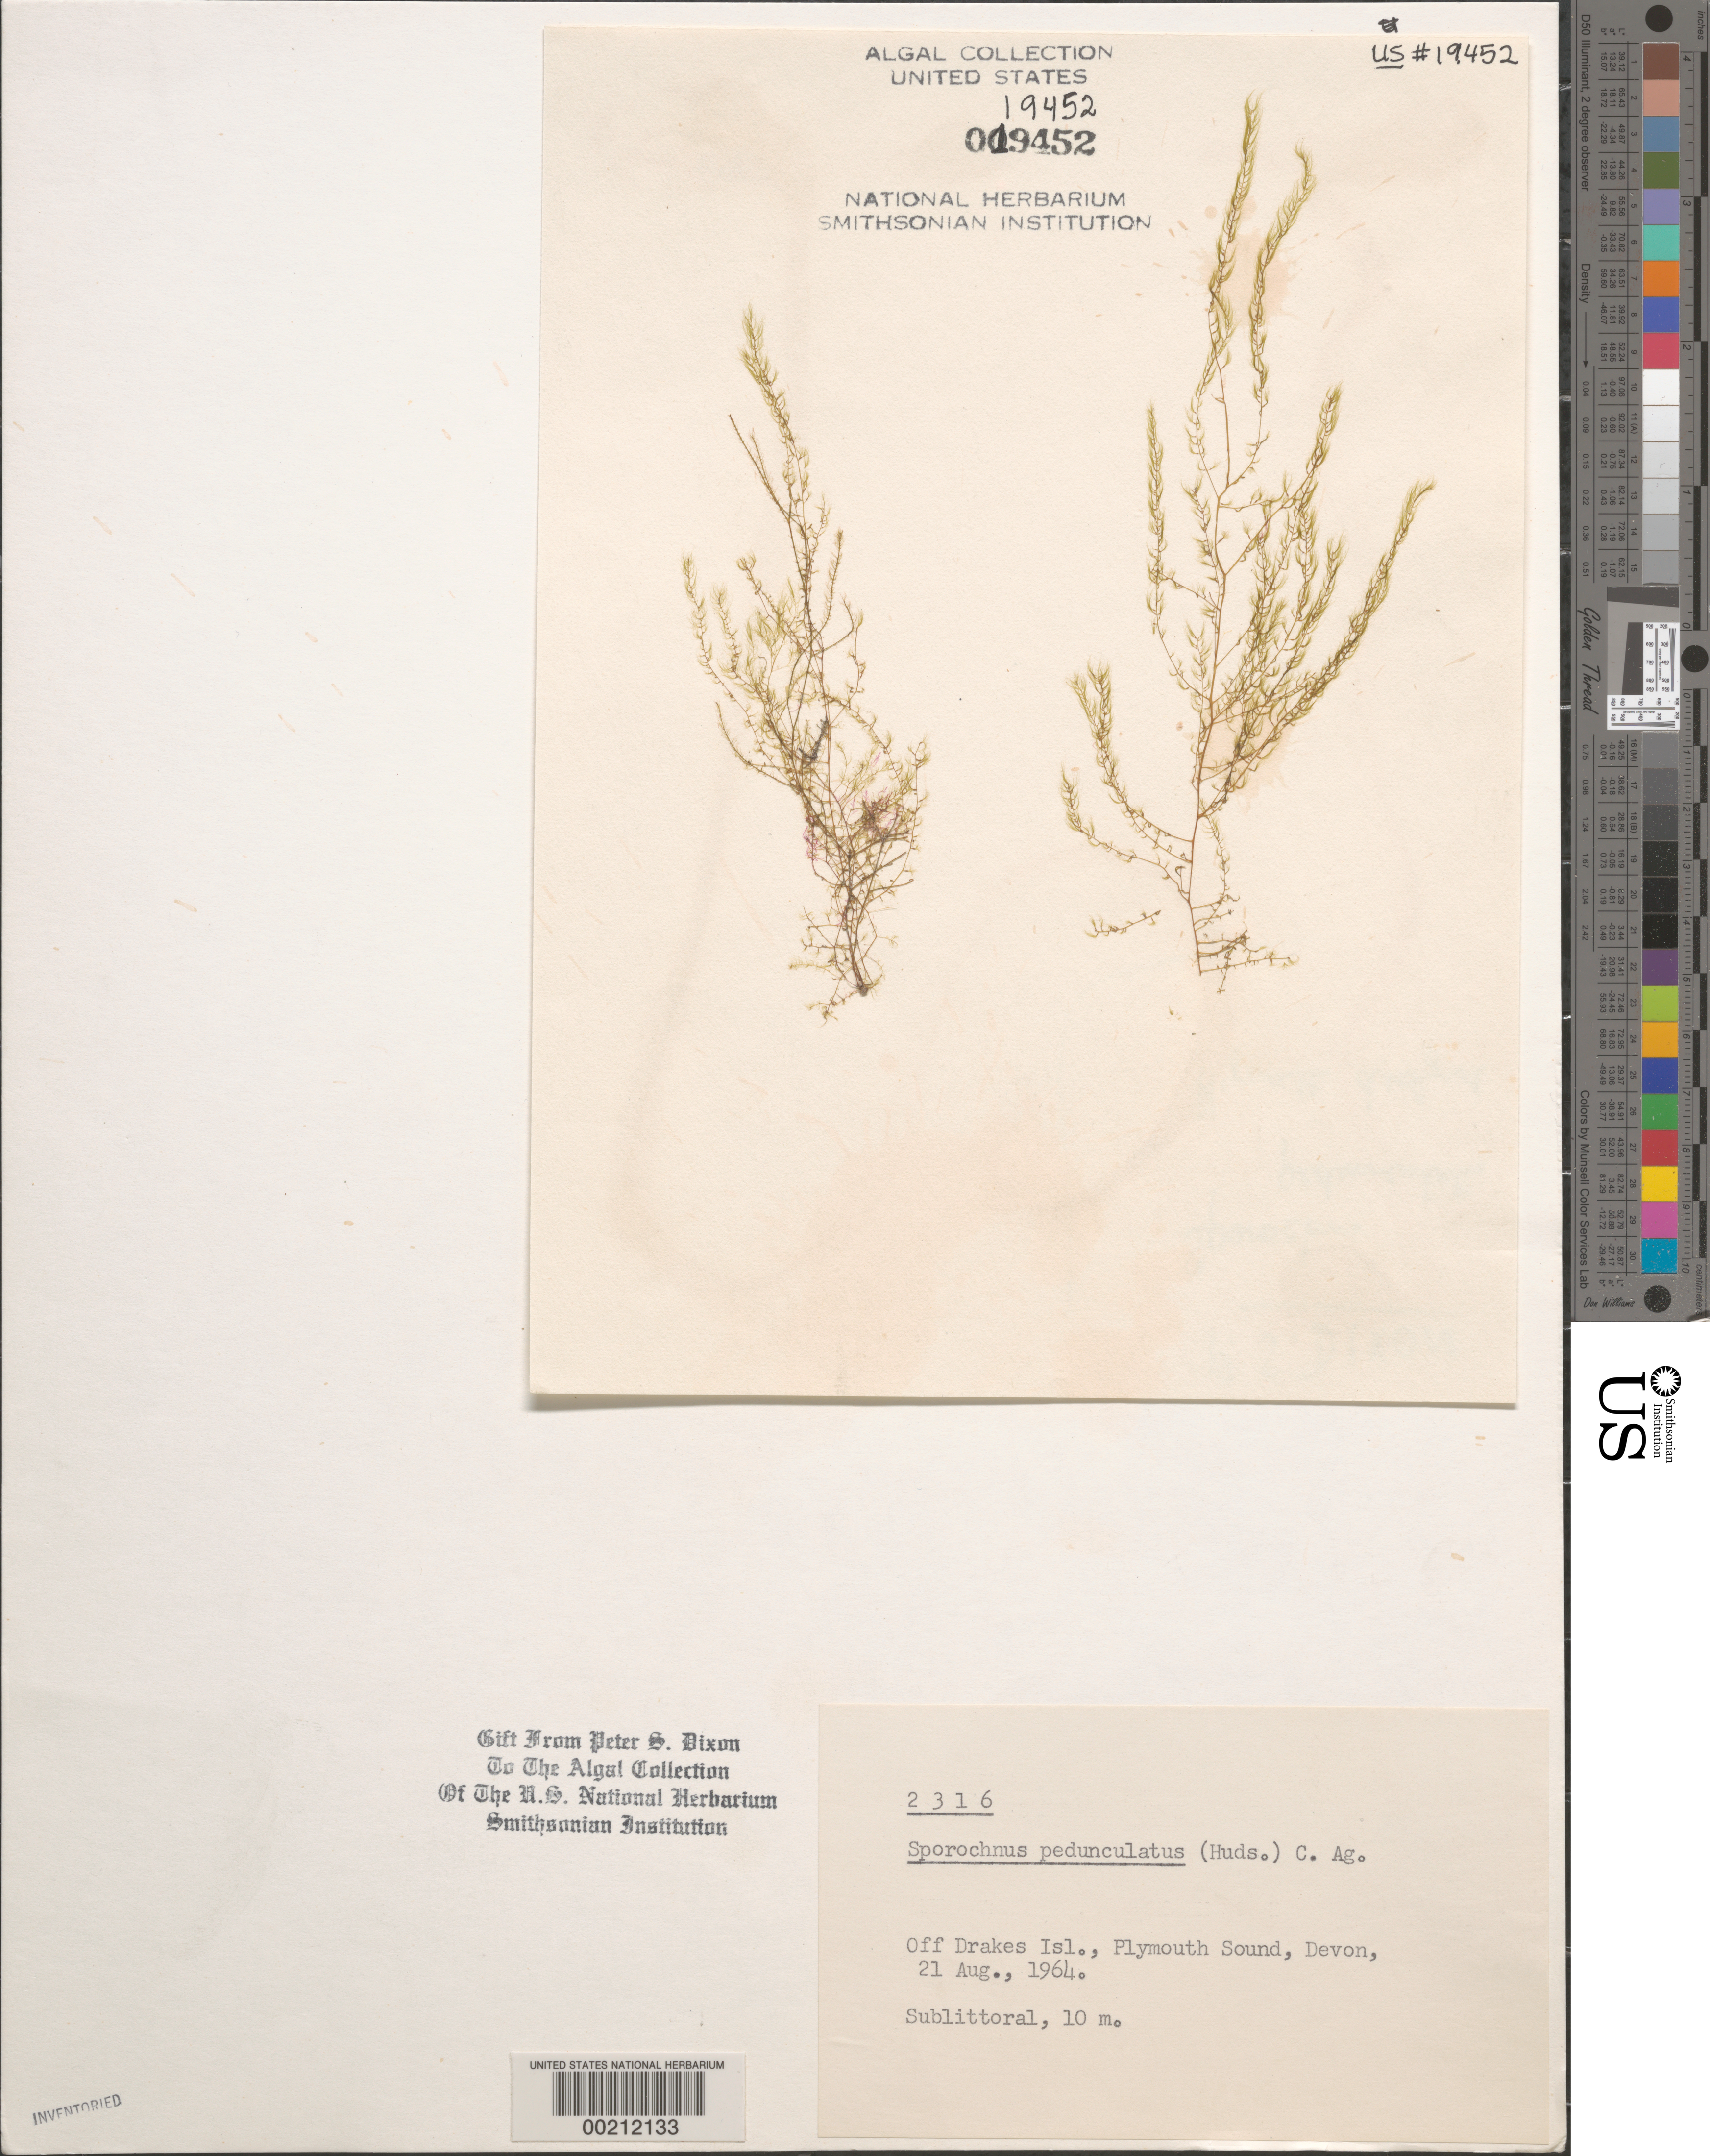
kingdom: Chromista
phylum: Ochrophyta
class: Phaeophyceae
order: Sporochnales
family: Sporochnaceae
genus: Sporochnus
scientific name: Sporochnus pedunculatus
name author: (Huds.) C. Agardh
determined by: Dixon, P. S.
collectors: P. S. Dixon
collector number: PSD 2316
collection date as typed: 21 Aug 1964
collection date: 1964-08-21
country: United Kingdom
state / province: England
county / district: Devon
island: Drakes Island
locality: Plymouth Sound off Drakes Island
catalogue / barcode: US 19452